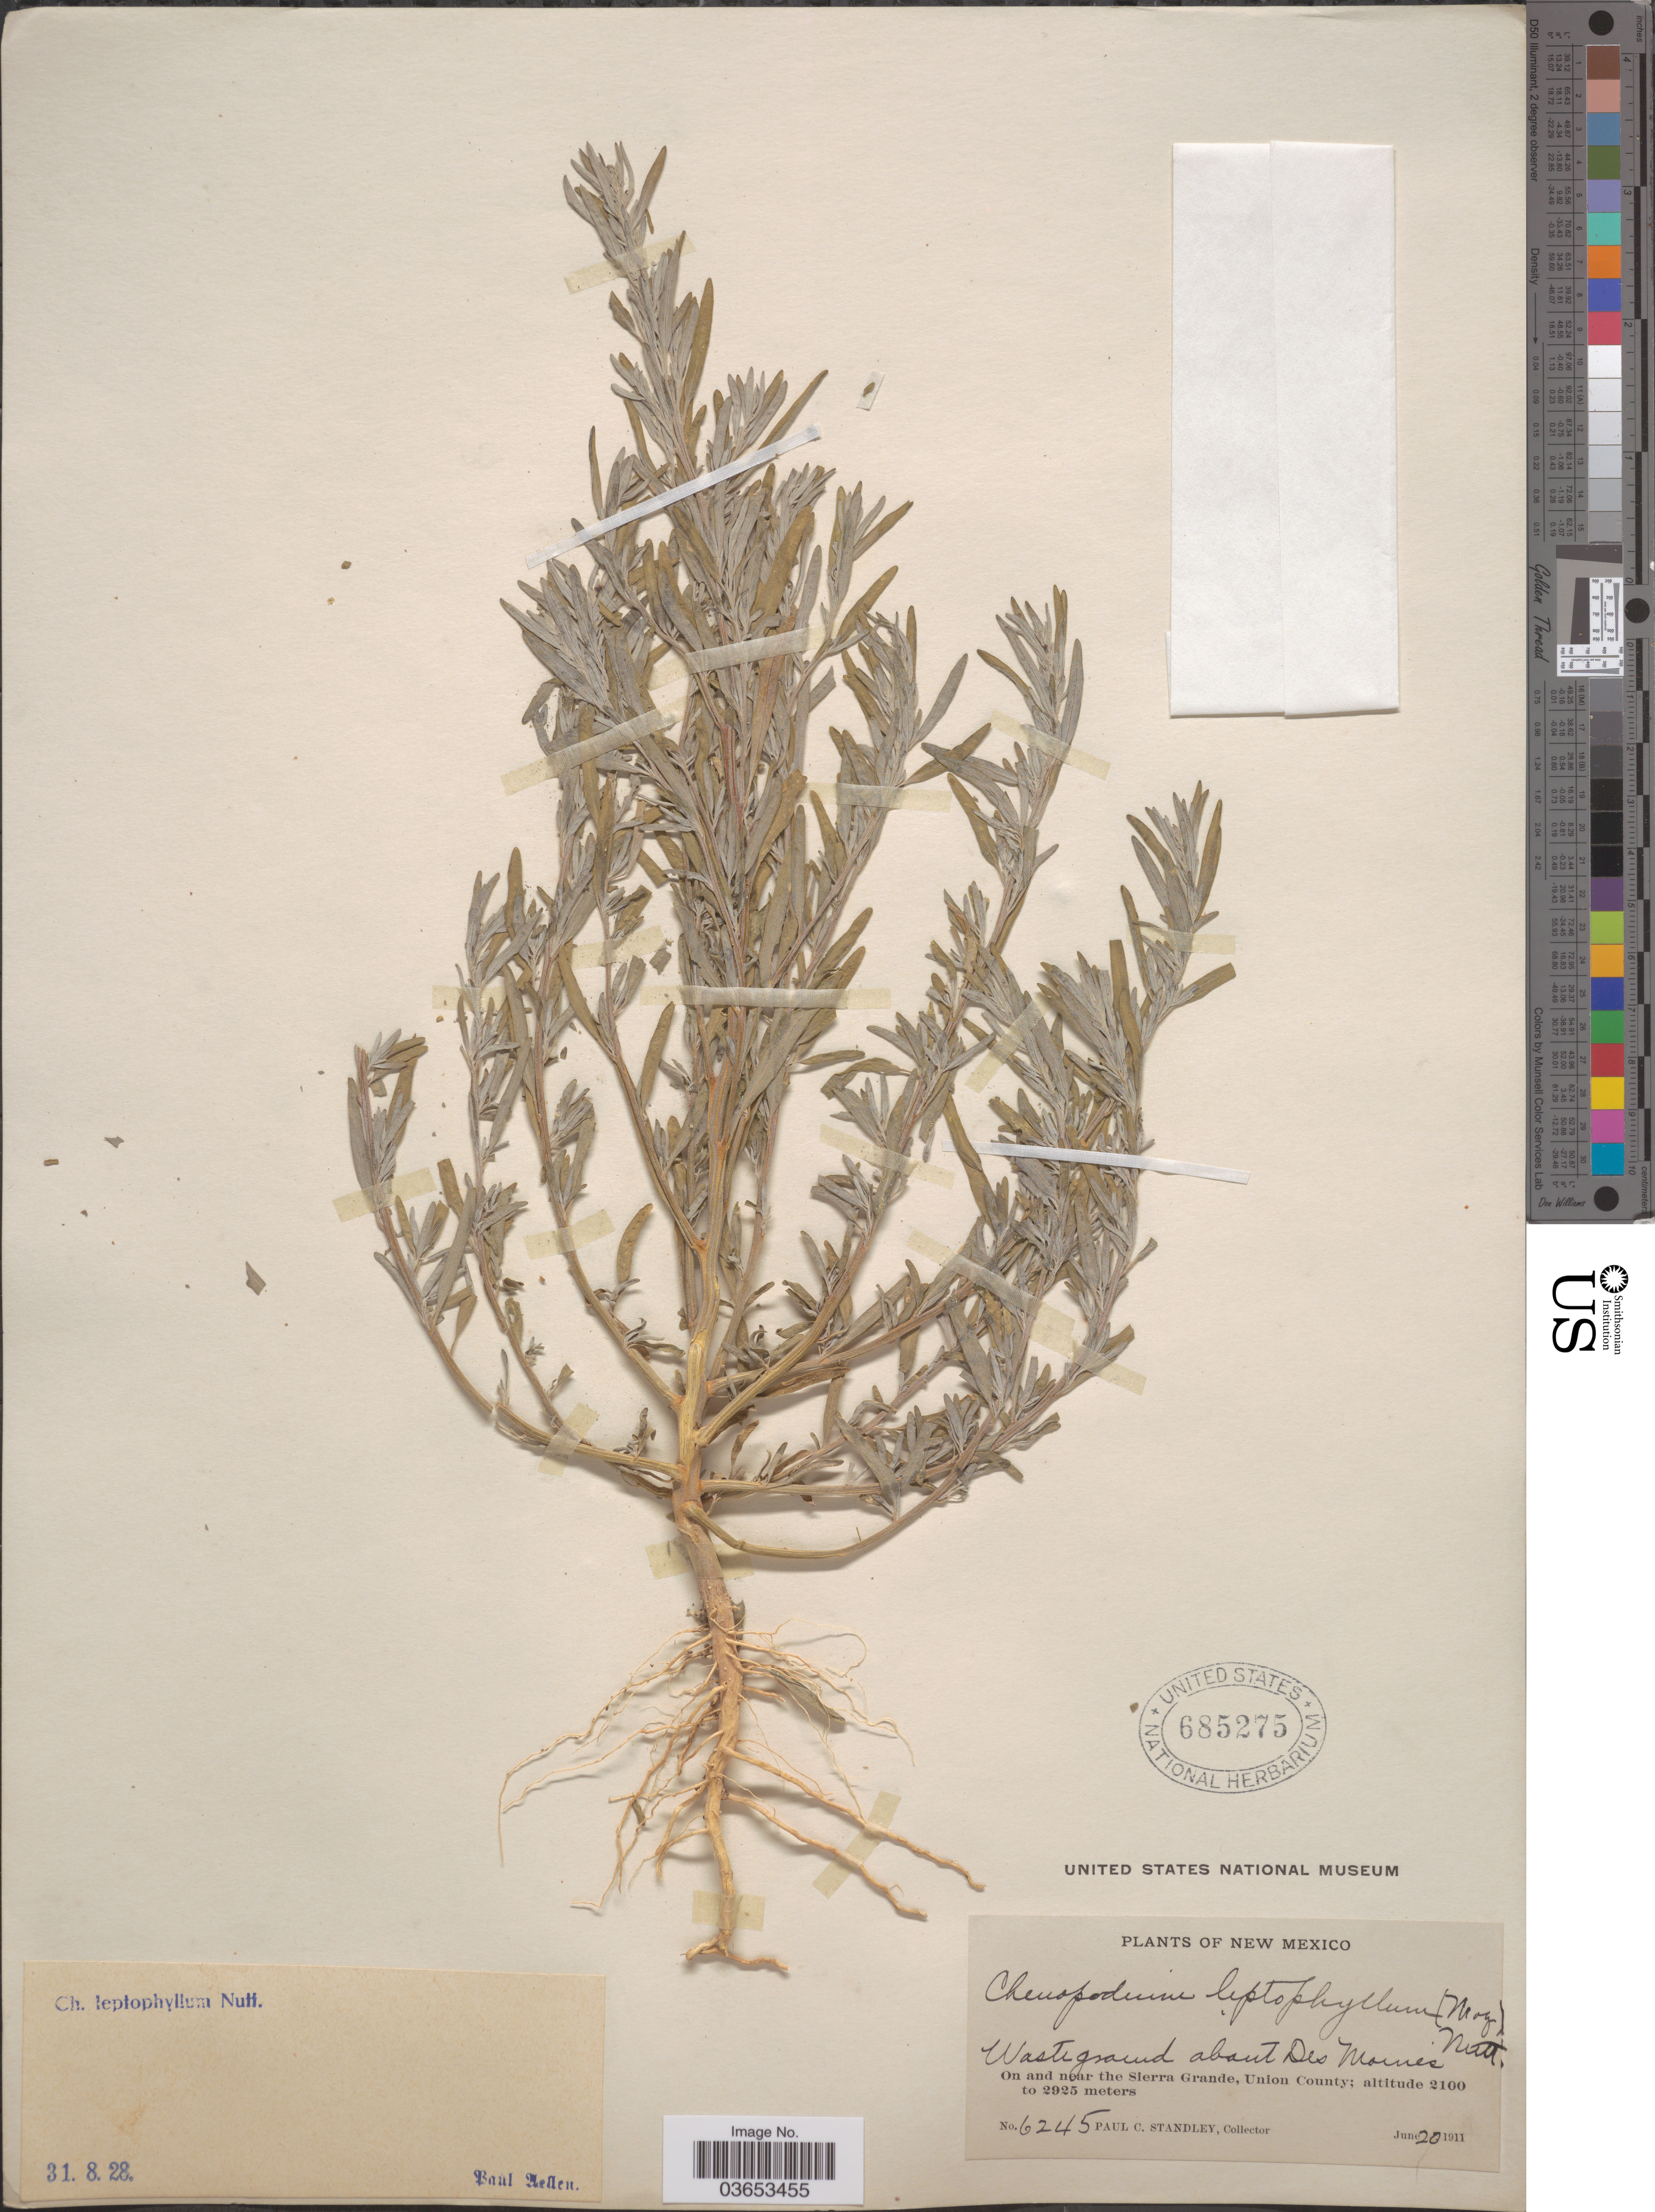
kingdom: Plantae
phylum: Tracheophyta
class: Magnoliopsida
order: Caryophyllales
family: Amaranthaceae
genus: Chenopodium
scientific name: Chenopodium leptophyllum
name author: (Moq.) Nutt. ex S. Watson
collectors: P. C. Standley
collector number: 6245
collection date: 1911-06-20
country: United States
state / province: New Mexico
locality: About Des Moines. On and near the Sierra Grande, Union County.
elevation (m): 2100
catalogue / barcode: US 685275